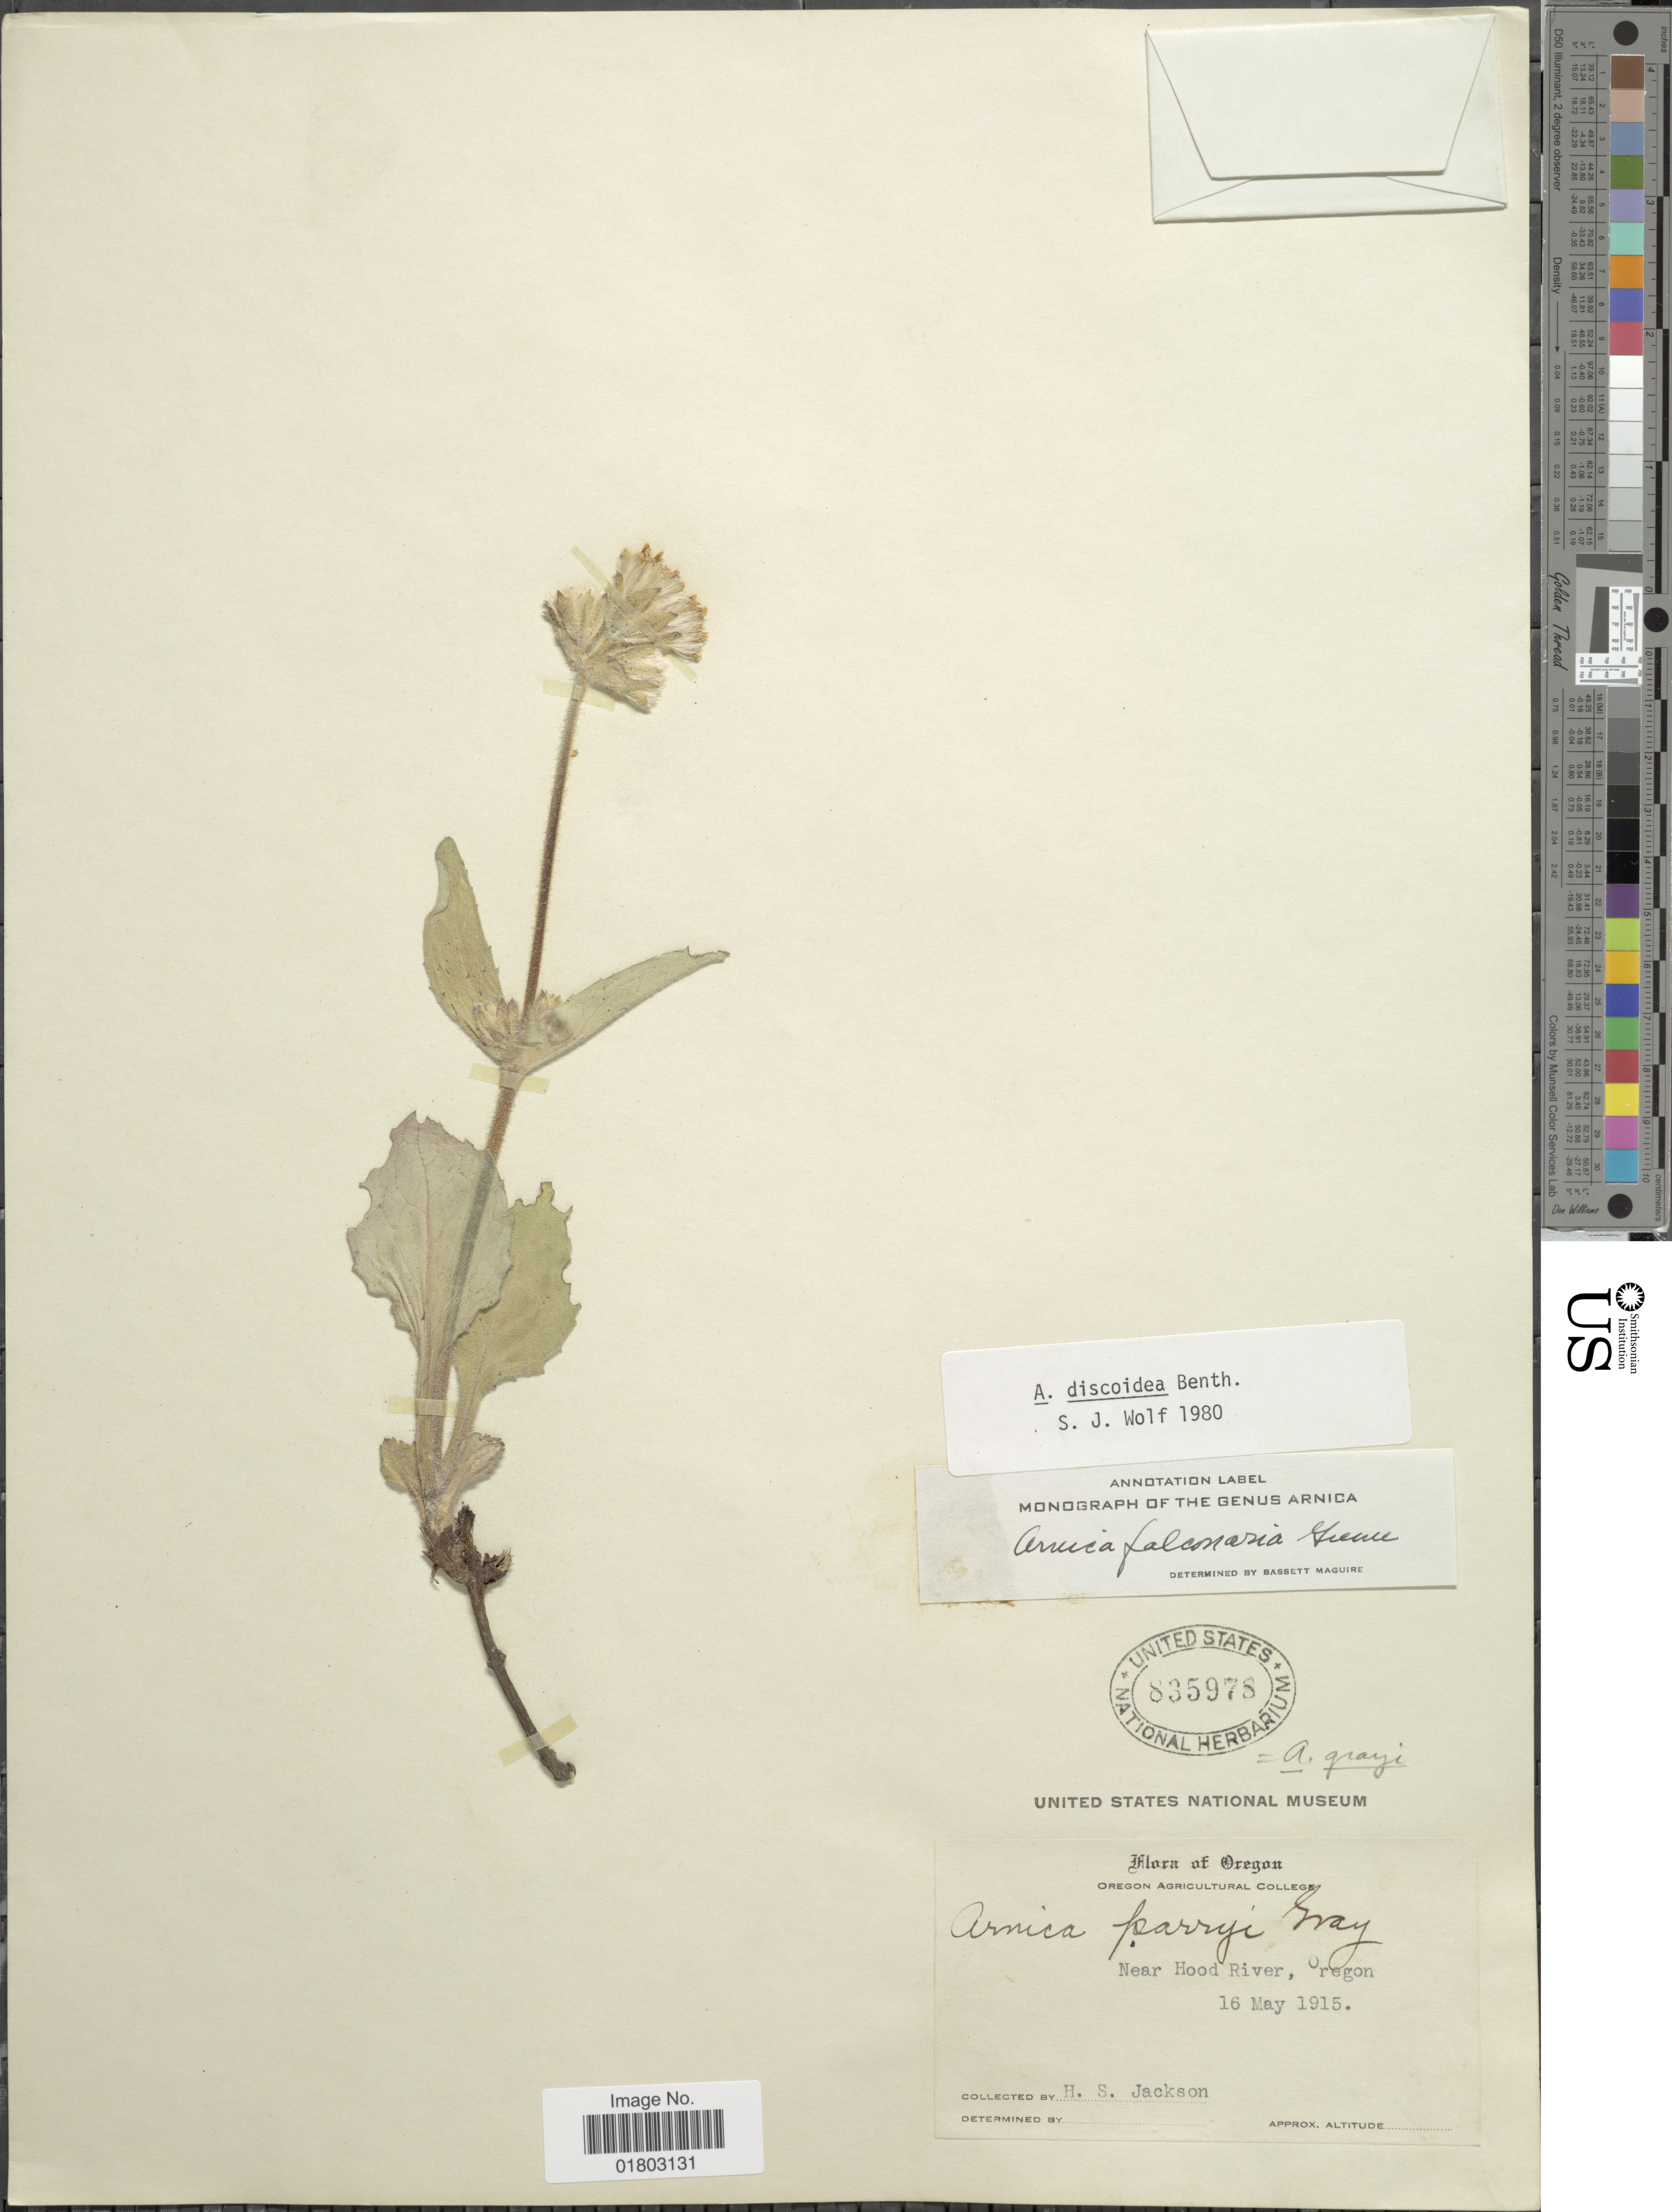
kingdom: Plantae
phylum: Tracheophyta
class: Magnoliopsida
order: Asterales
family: Asteraceae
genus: Arnica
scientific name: Arnica discoidea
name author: Benth.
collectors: H. Jackson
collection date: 1915-05-16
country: United States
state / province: Oregon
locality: Near hood River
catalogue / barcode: US 835978